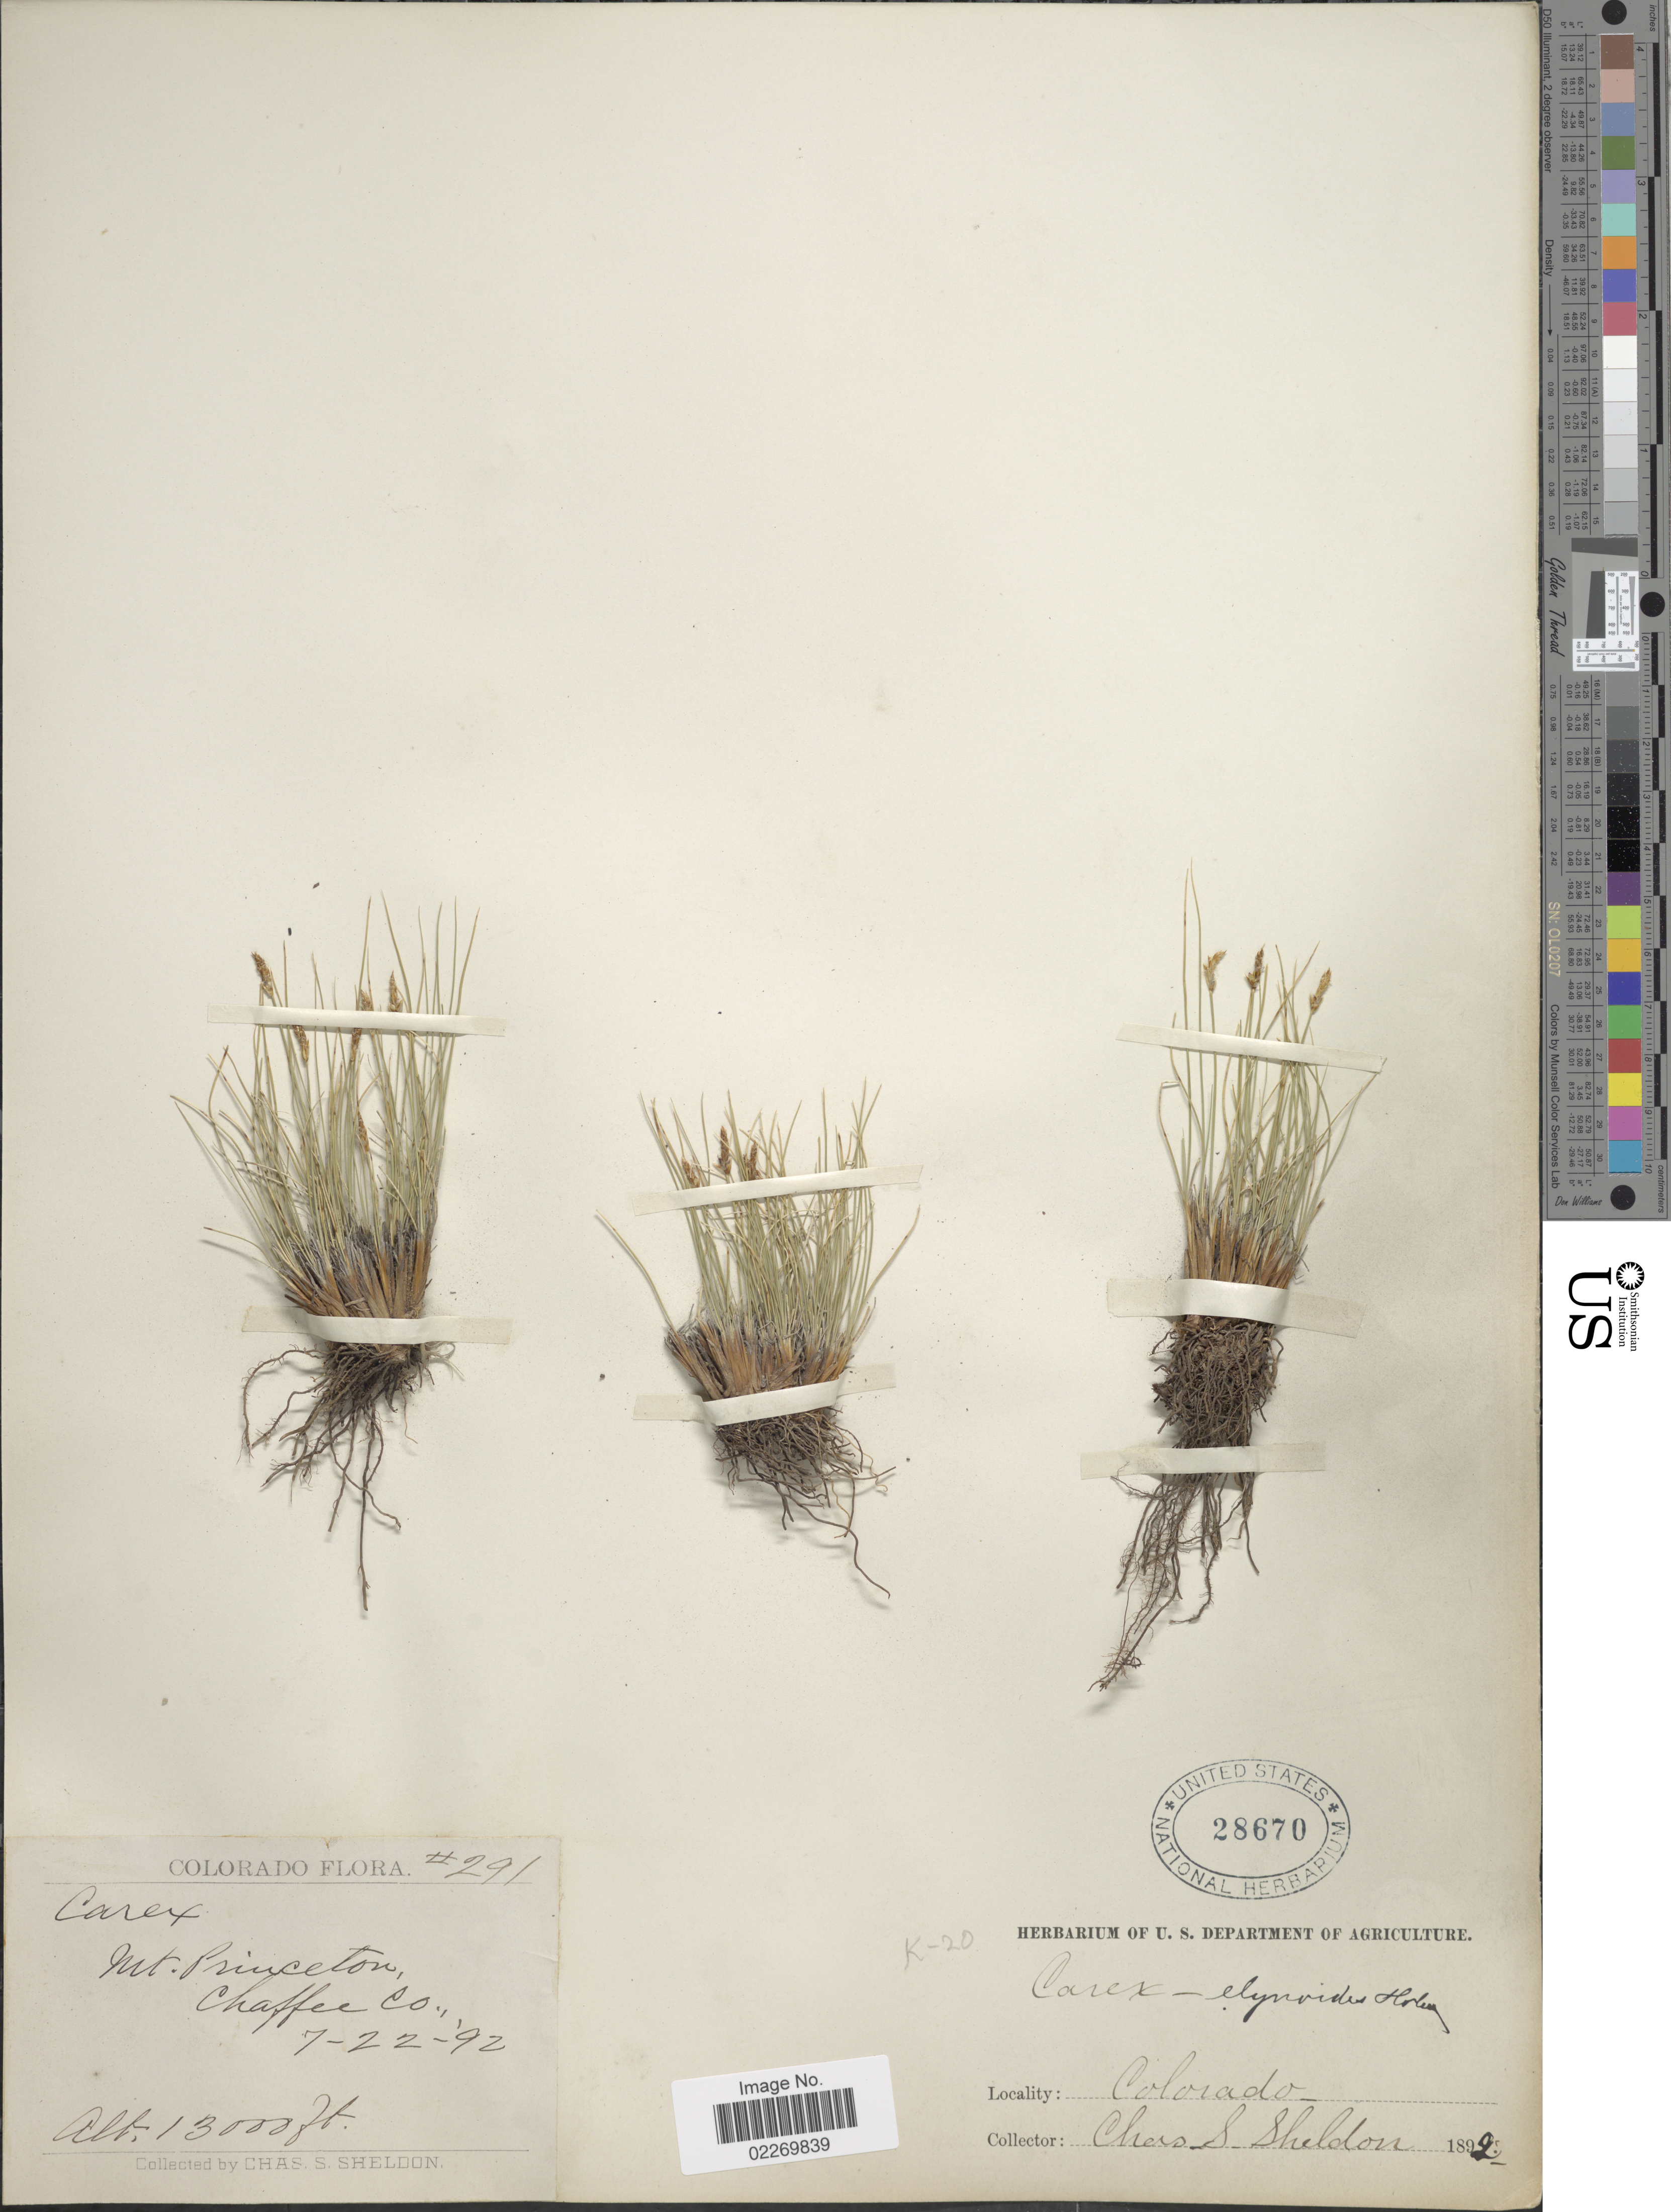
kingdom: Plantae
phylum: Tracheophyta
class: Liliopsida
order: Poales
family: Cyperaceae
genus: Carex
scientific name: Carex elynoides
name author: Holm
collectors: C. S. Sheldon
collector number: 291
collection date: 1892-07-22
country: United States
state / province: Colorado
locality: Mt. Princeton, Chaffee Co.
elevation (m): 3962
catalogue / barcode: US 28670